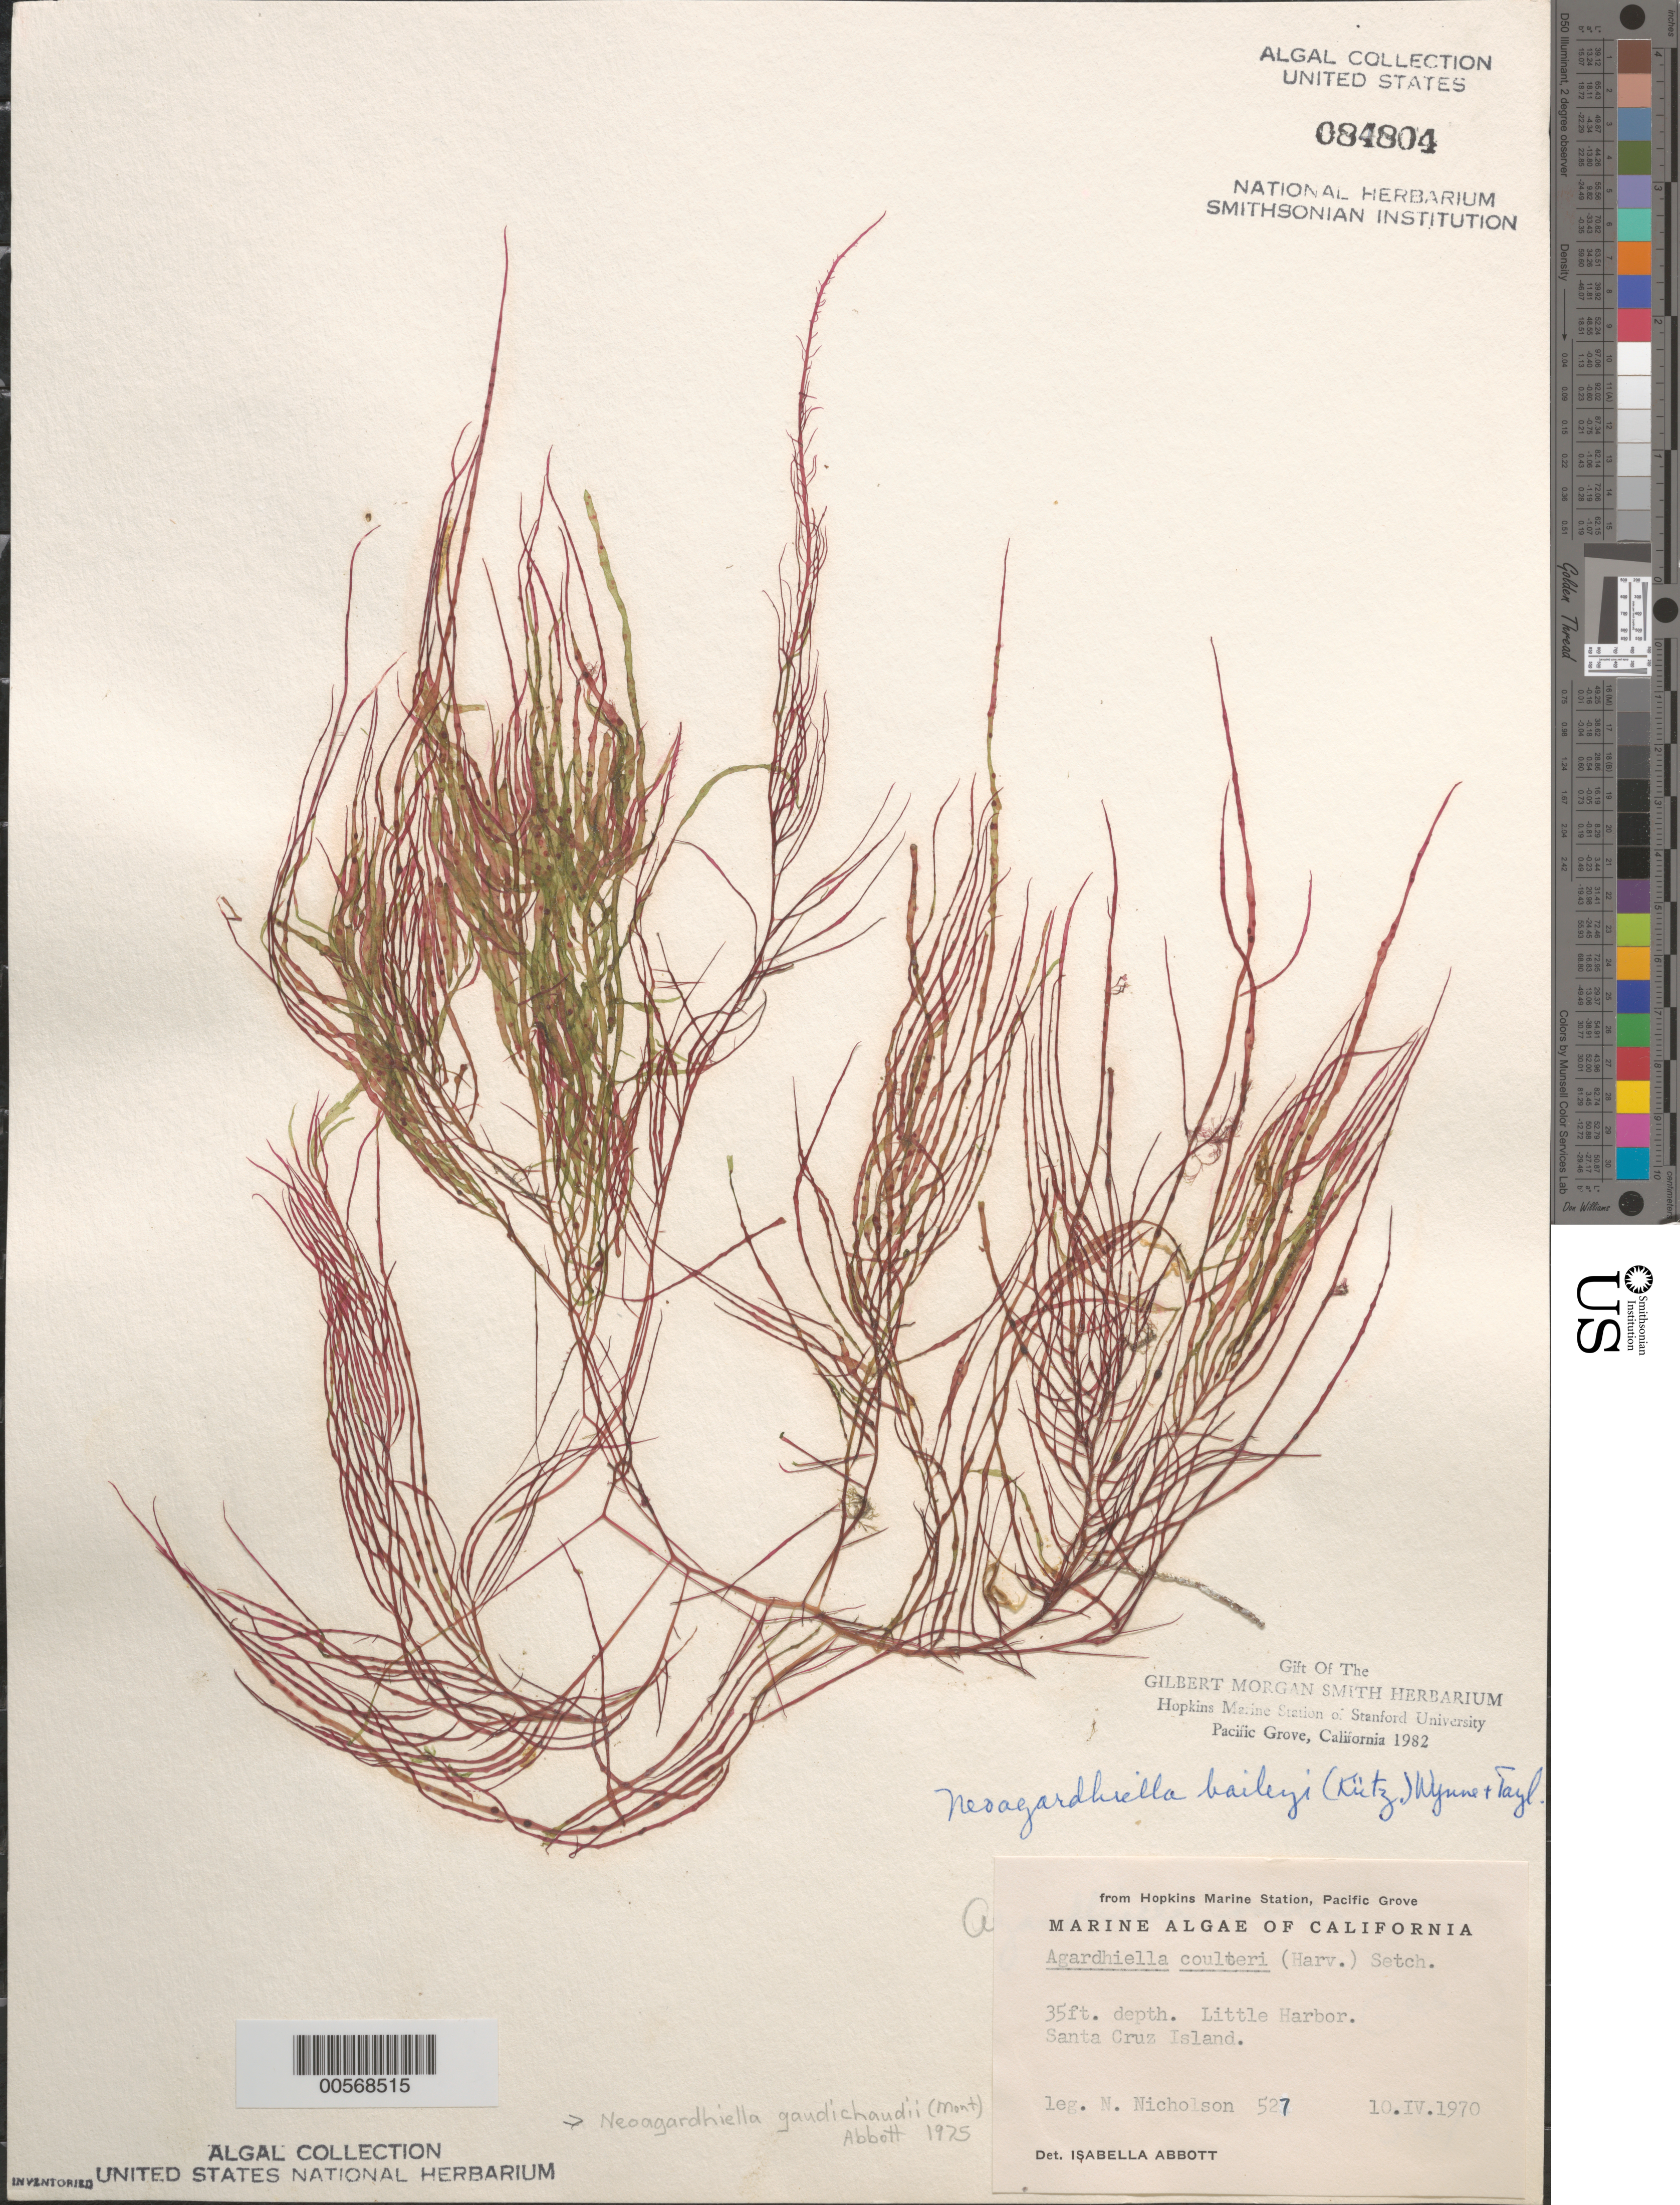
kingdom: Plantae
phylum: Rhodophyta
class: Florideophyceae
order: Gigartinales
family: Solieriaceae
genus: Sarcodiotheca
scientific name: Sarcodiotheca gaudichaudii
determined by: Algae name updating Project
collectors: N. Nicholson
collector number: NLN 527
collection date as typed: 10 Apr 1970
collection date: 1970-04-10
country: United States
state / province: California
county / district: Santa Barbara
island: Santa Cruz Island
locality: Little Harbor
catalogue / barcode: US 84804